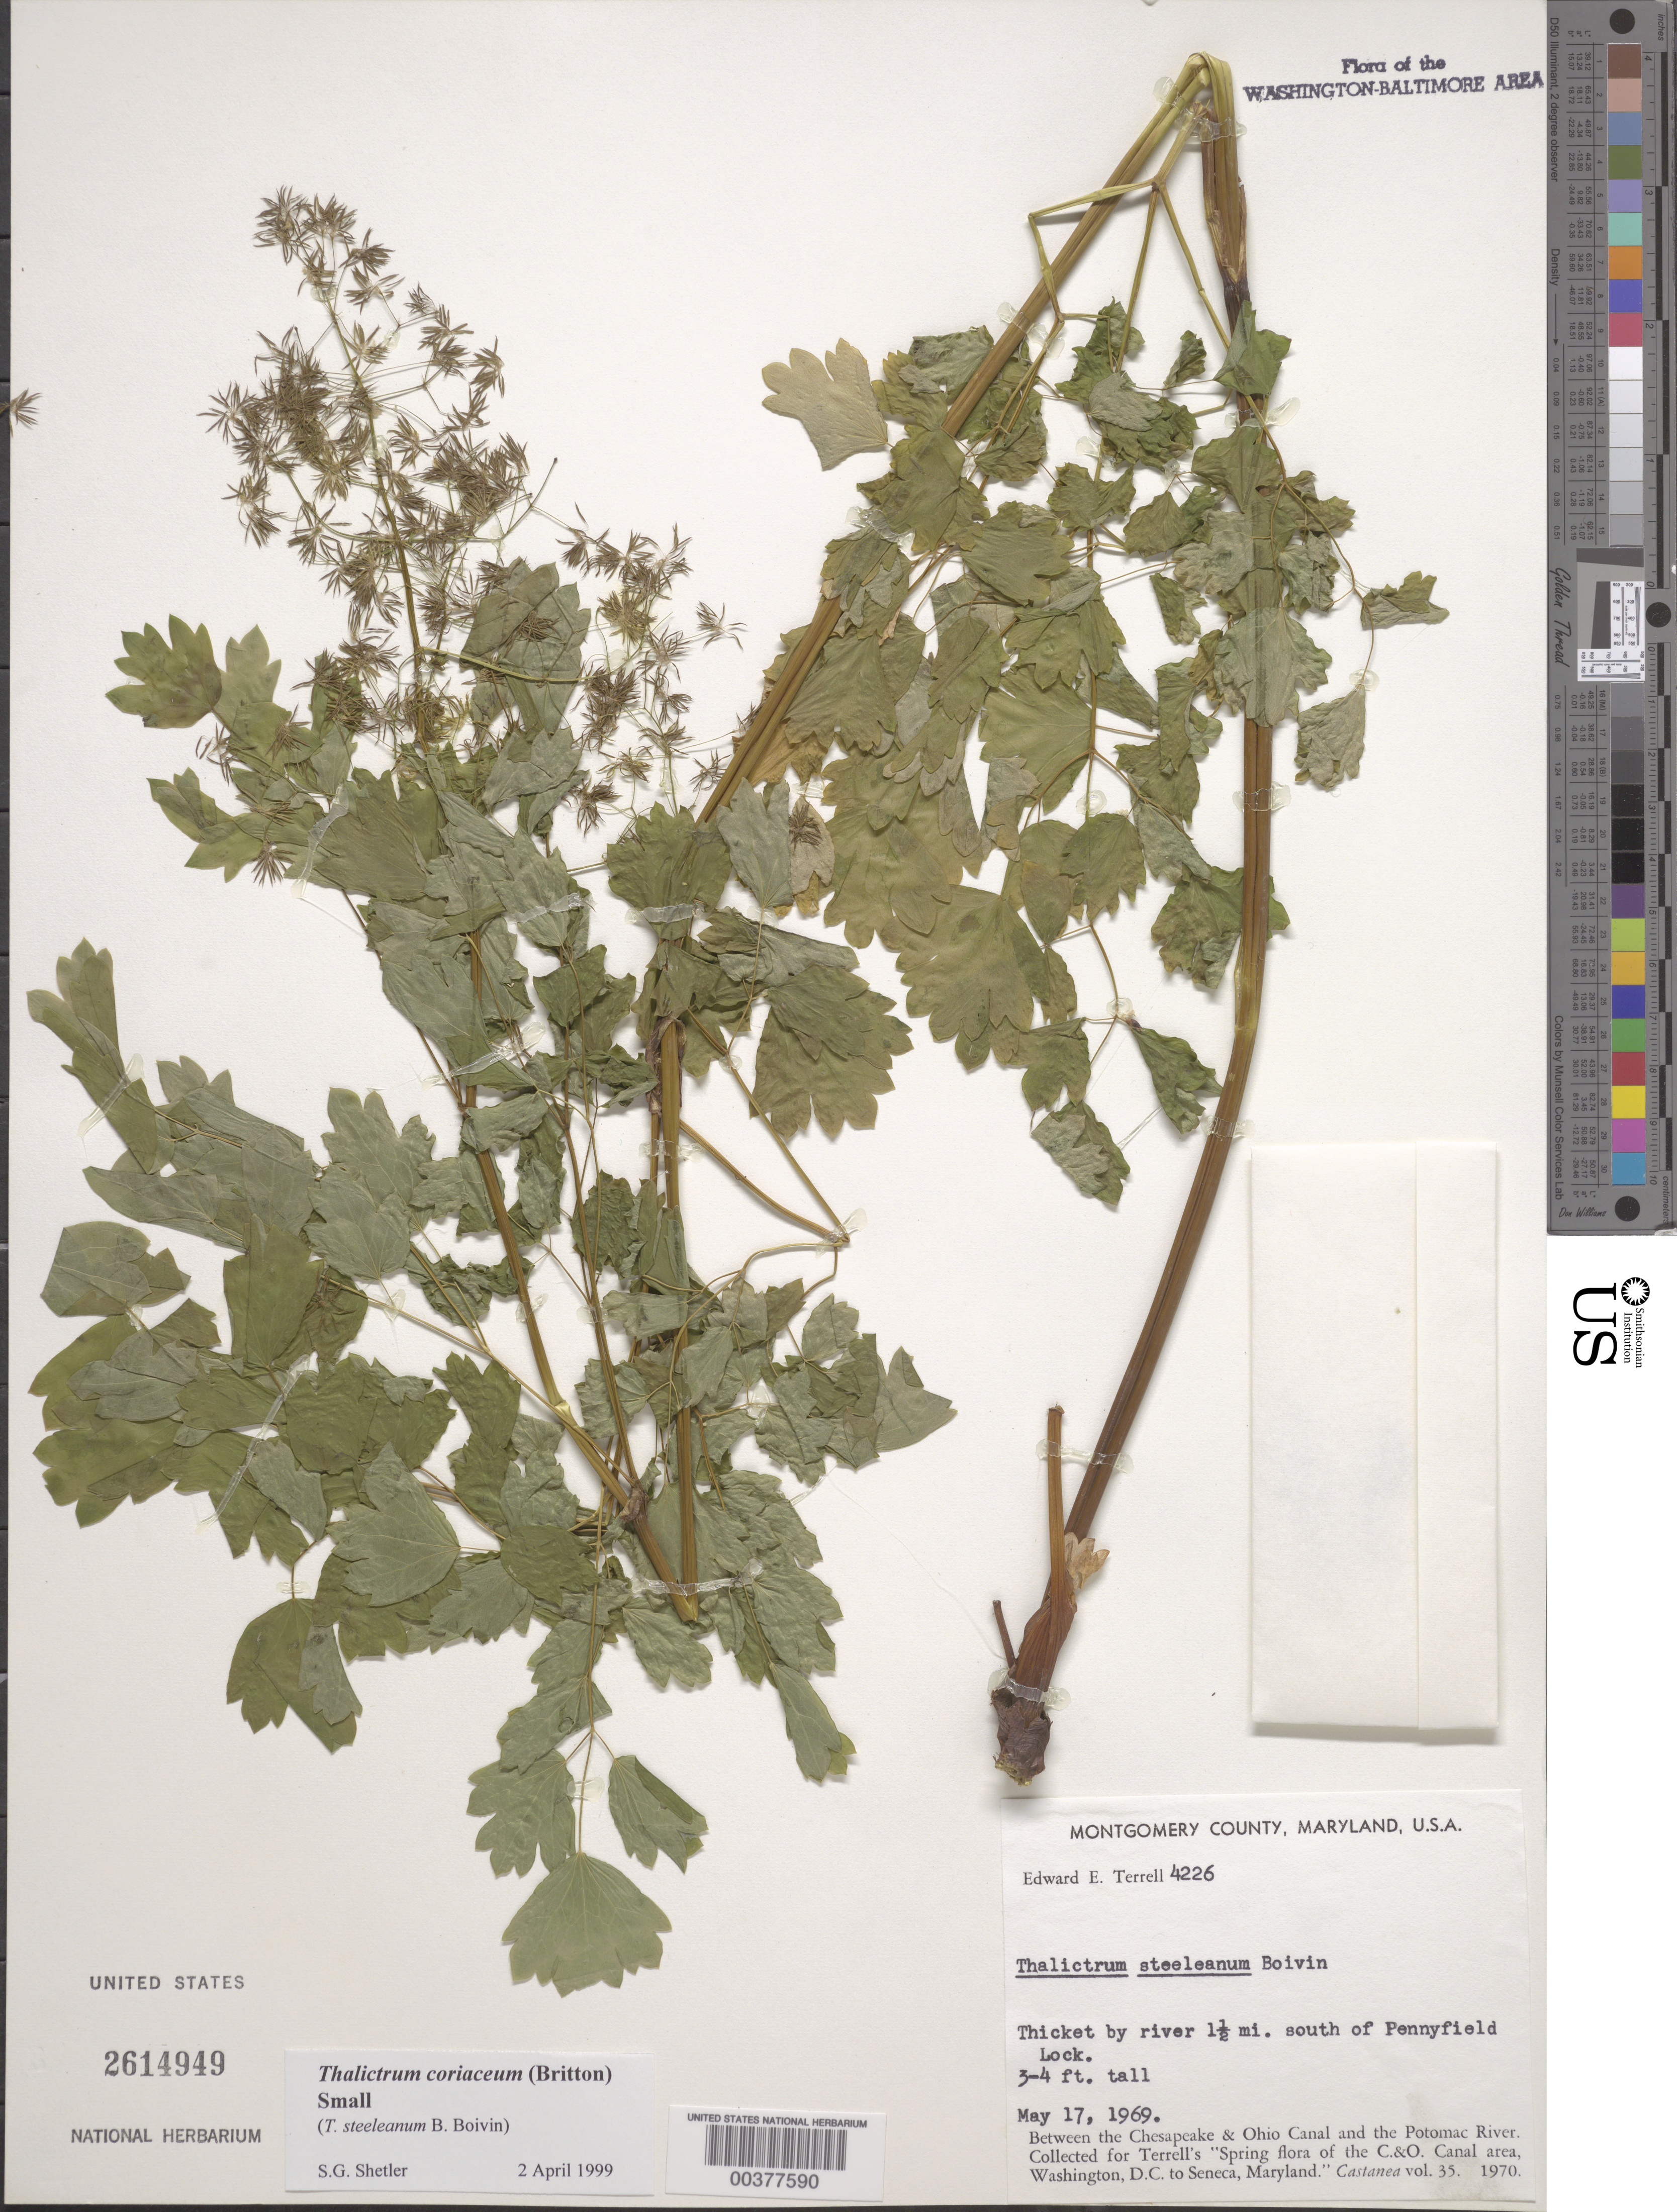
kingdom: Plantae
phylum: Tracheophyta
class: Magnoliopsida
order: Ranunculales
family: Ranunculaceae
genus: Thalictrum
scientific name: Thalictrum coriaceum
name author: (Britton) Small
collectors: E. E. Terrell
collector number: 4226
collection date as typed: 17 May 1969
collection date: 1969-05-17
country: United States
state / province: Maryland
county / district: Montgomery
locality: South of Pennyfield Lock C. & O. Canal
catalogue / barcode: US 2614949